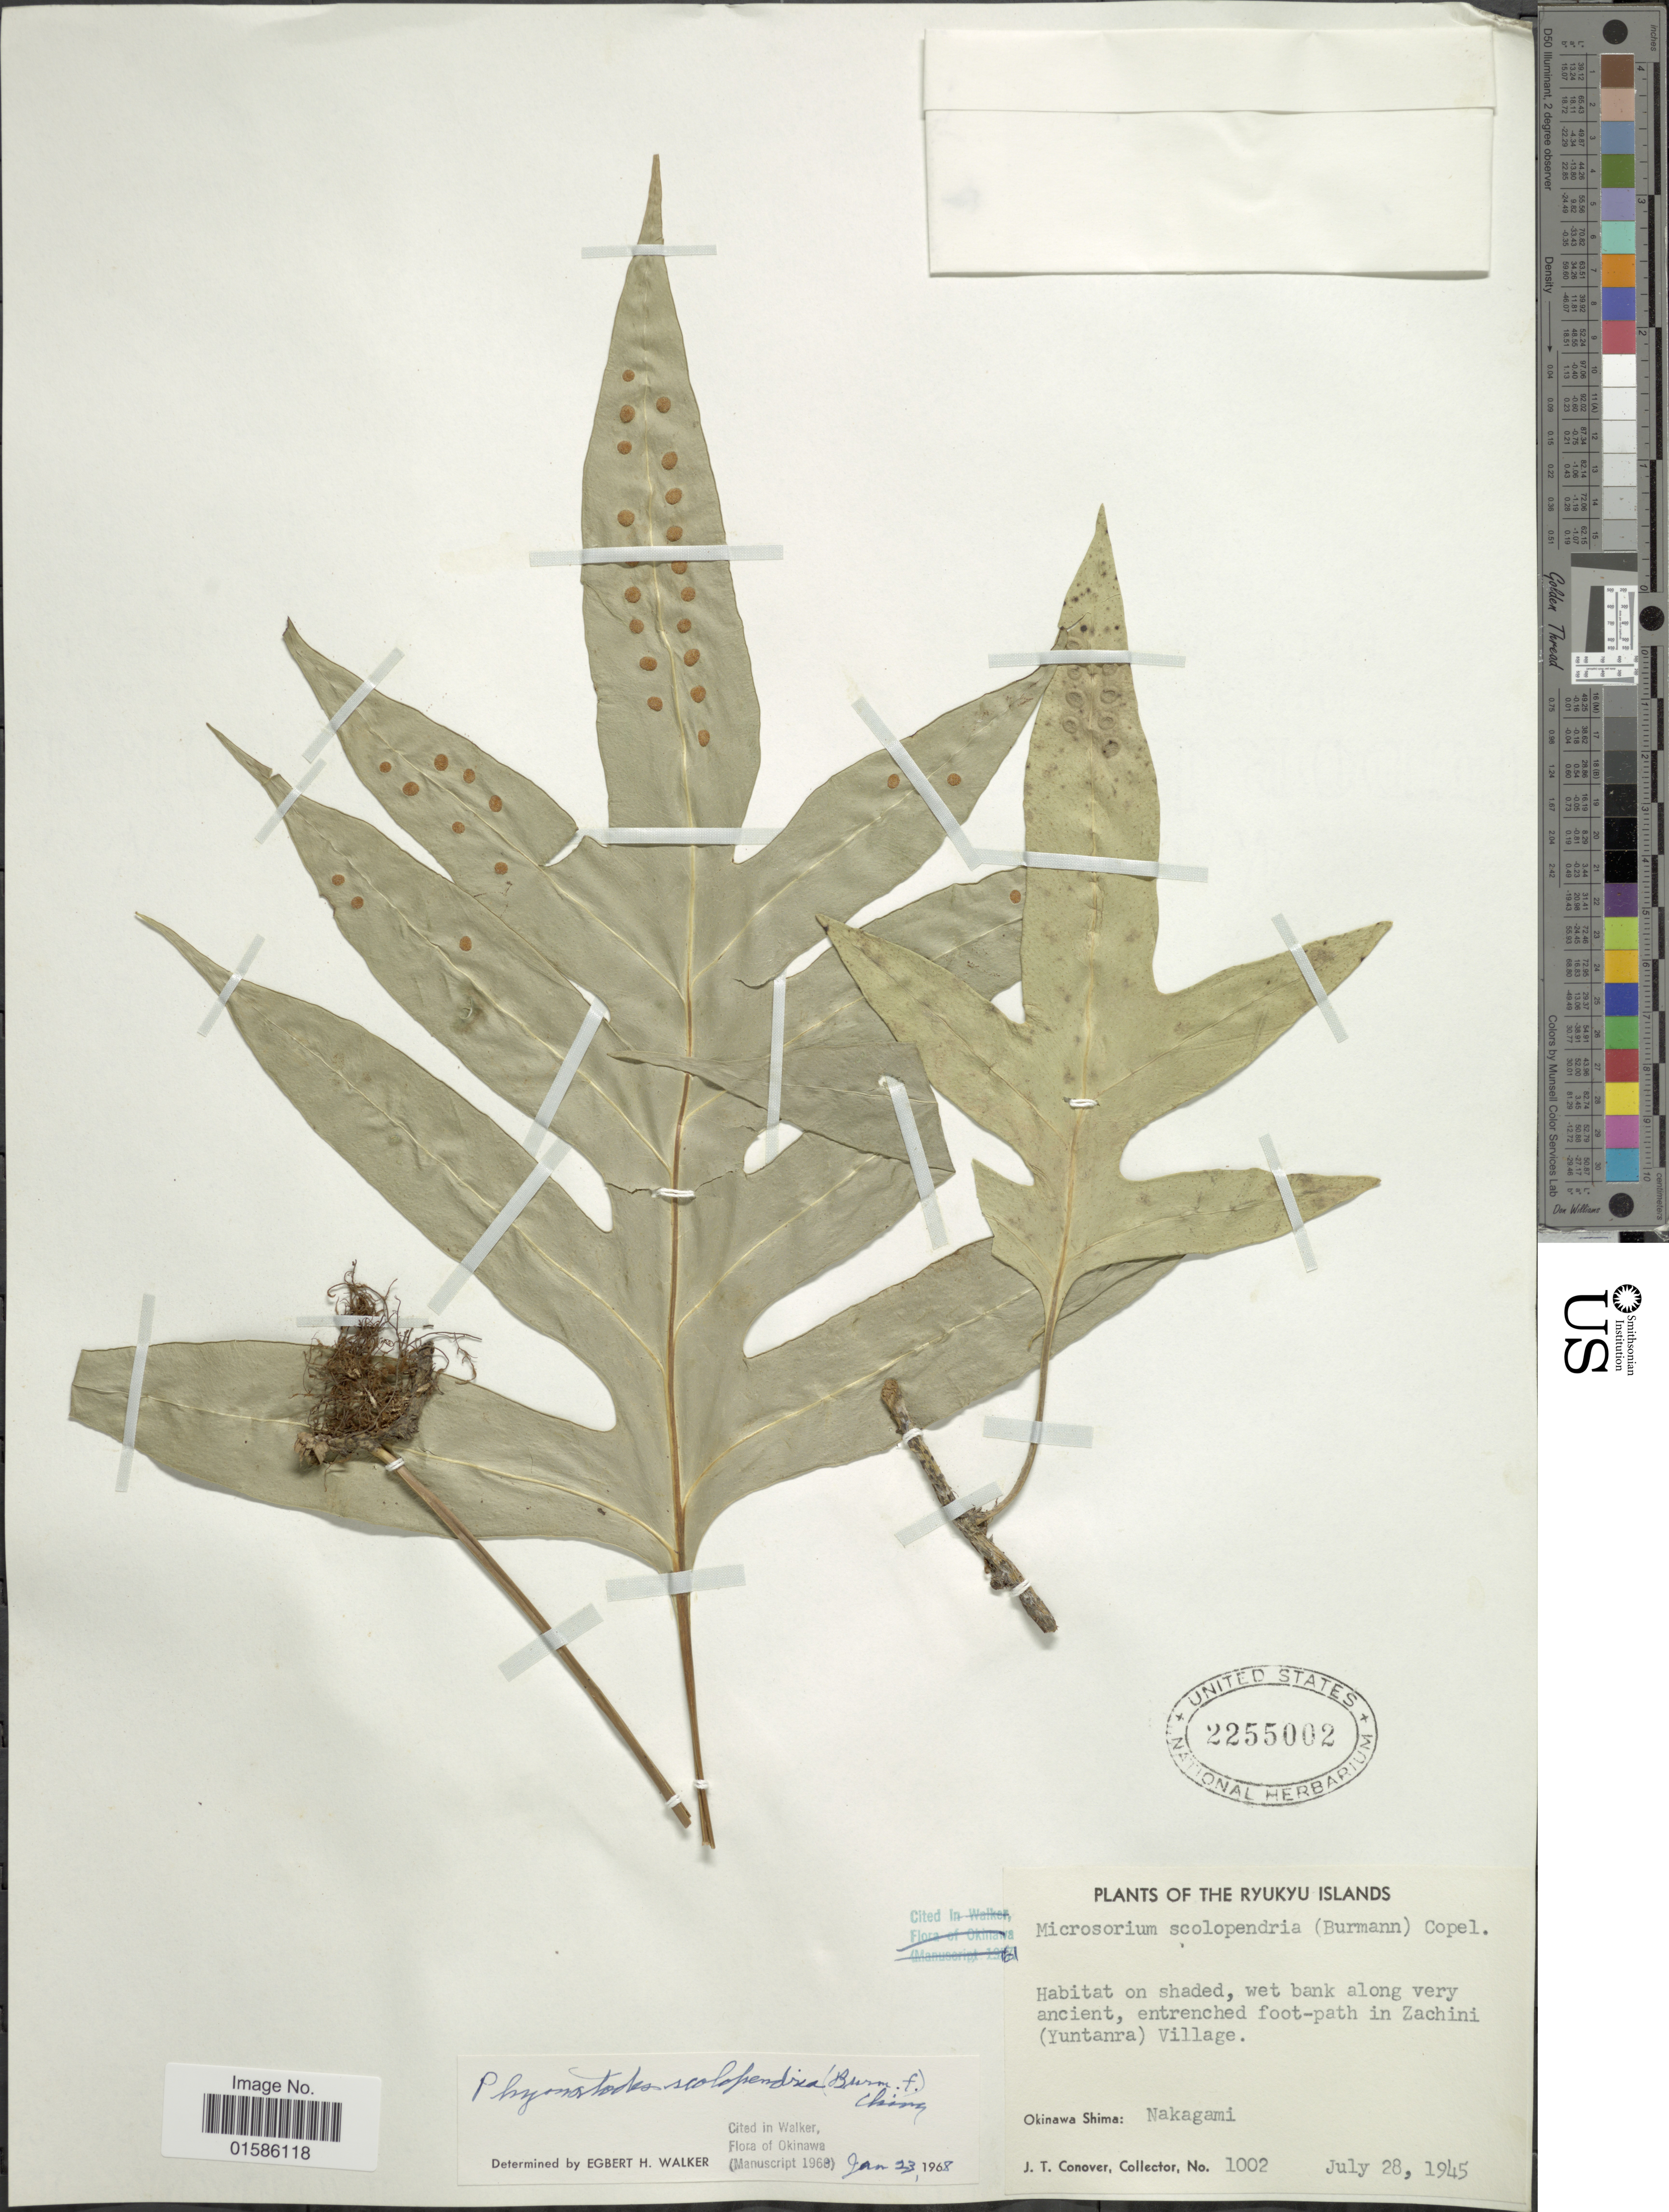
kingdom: Plantae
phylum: Tracheophyta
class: Polypodiopsida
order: Polypodiales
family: Polypodiaceae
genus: Microsorum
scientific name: Microsorum scolopendria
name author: (Burm. f.) Copel.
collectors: J. T. Conover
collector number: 1002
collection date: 1945-07-28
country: Japan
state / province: Okinawa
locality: The Ryukyu Islands, entrenched foot-path in Zachini (Yuntanra) Village, Okinawa Shima: Nakagami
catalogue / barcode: US 2255002